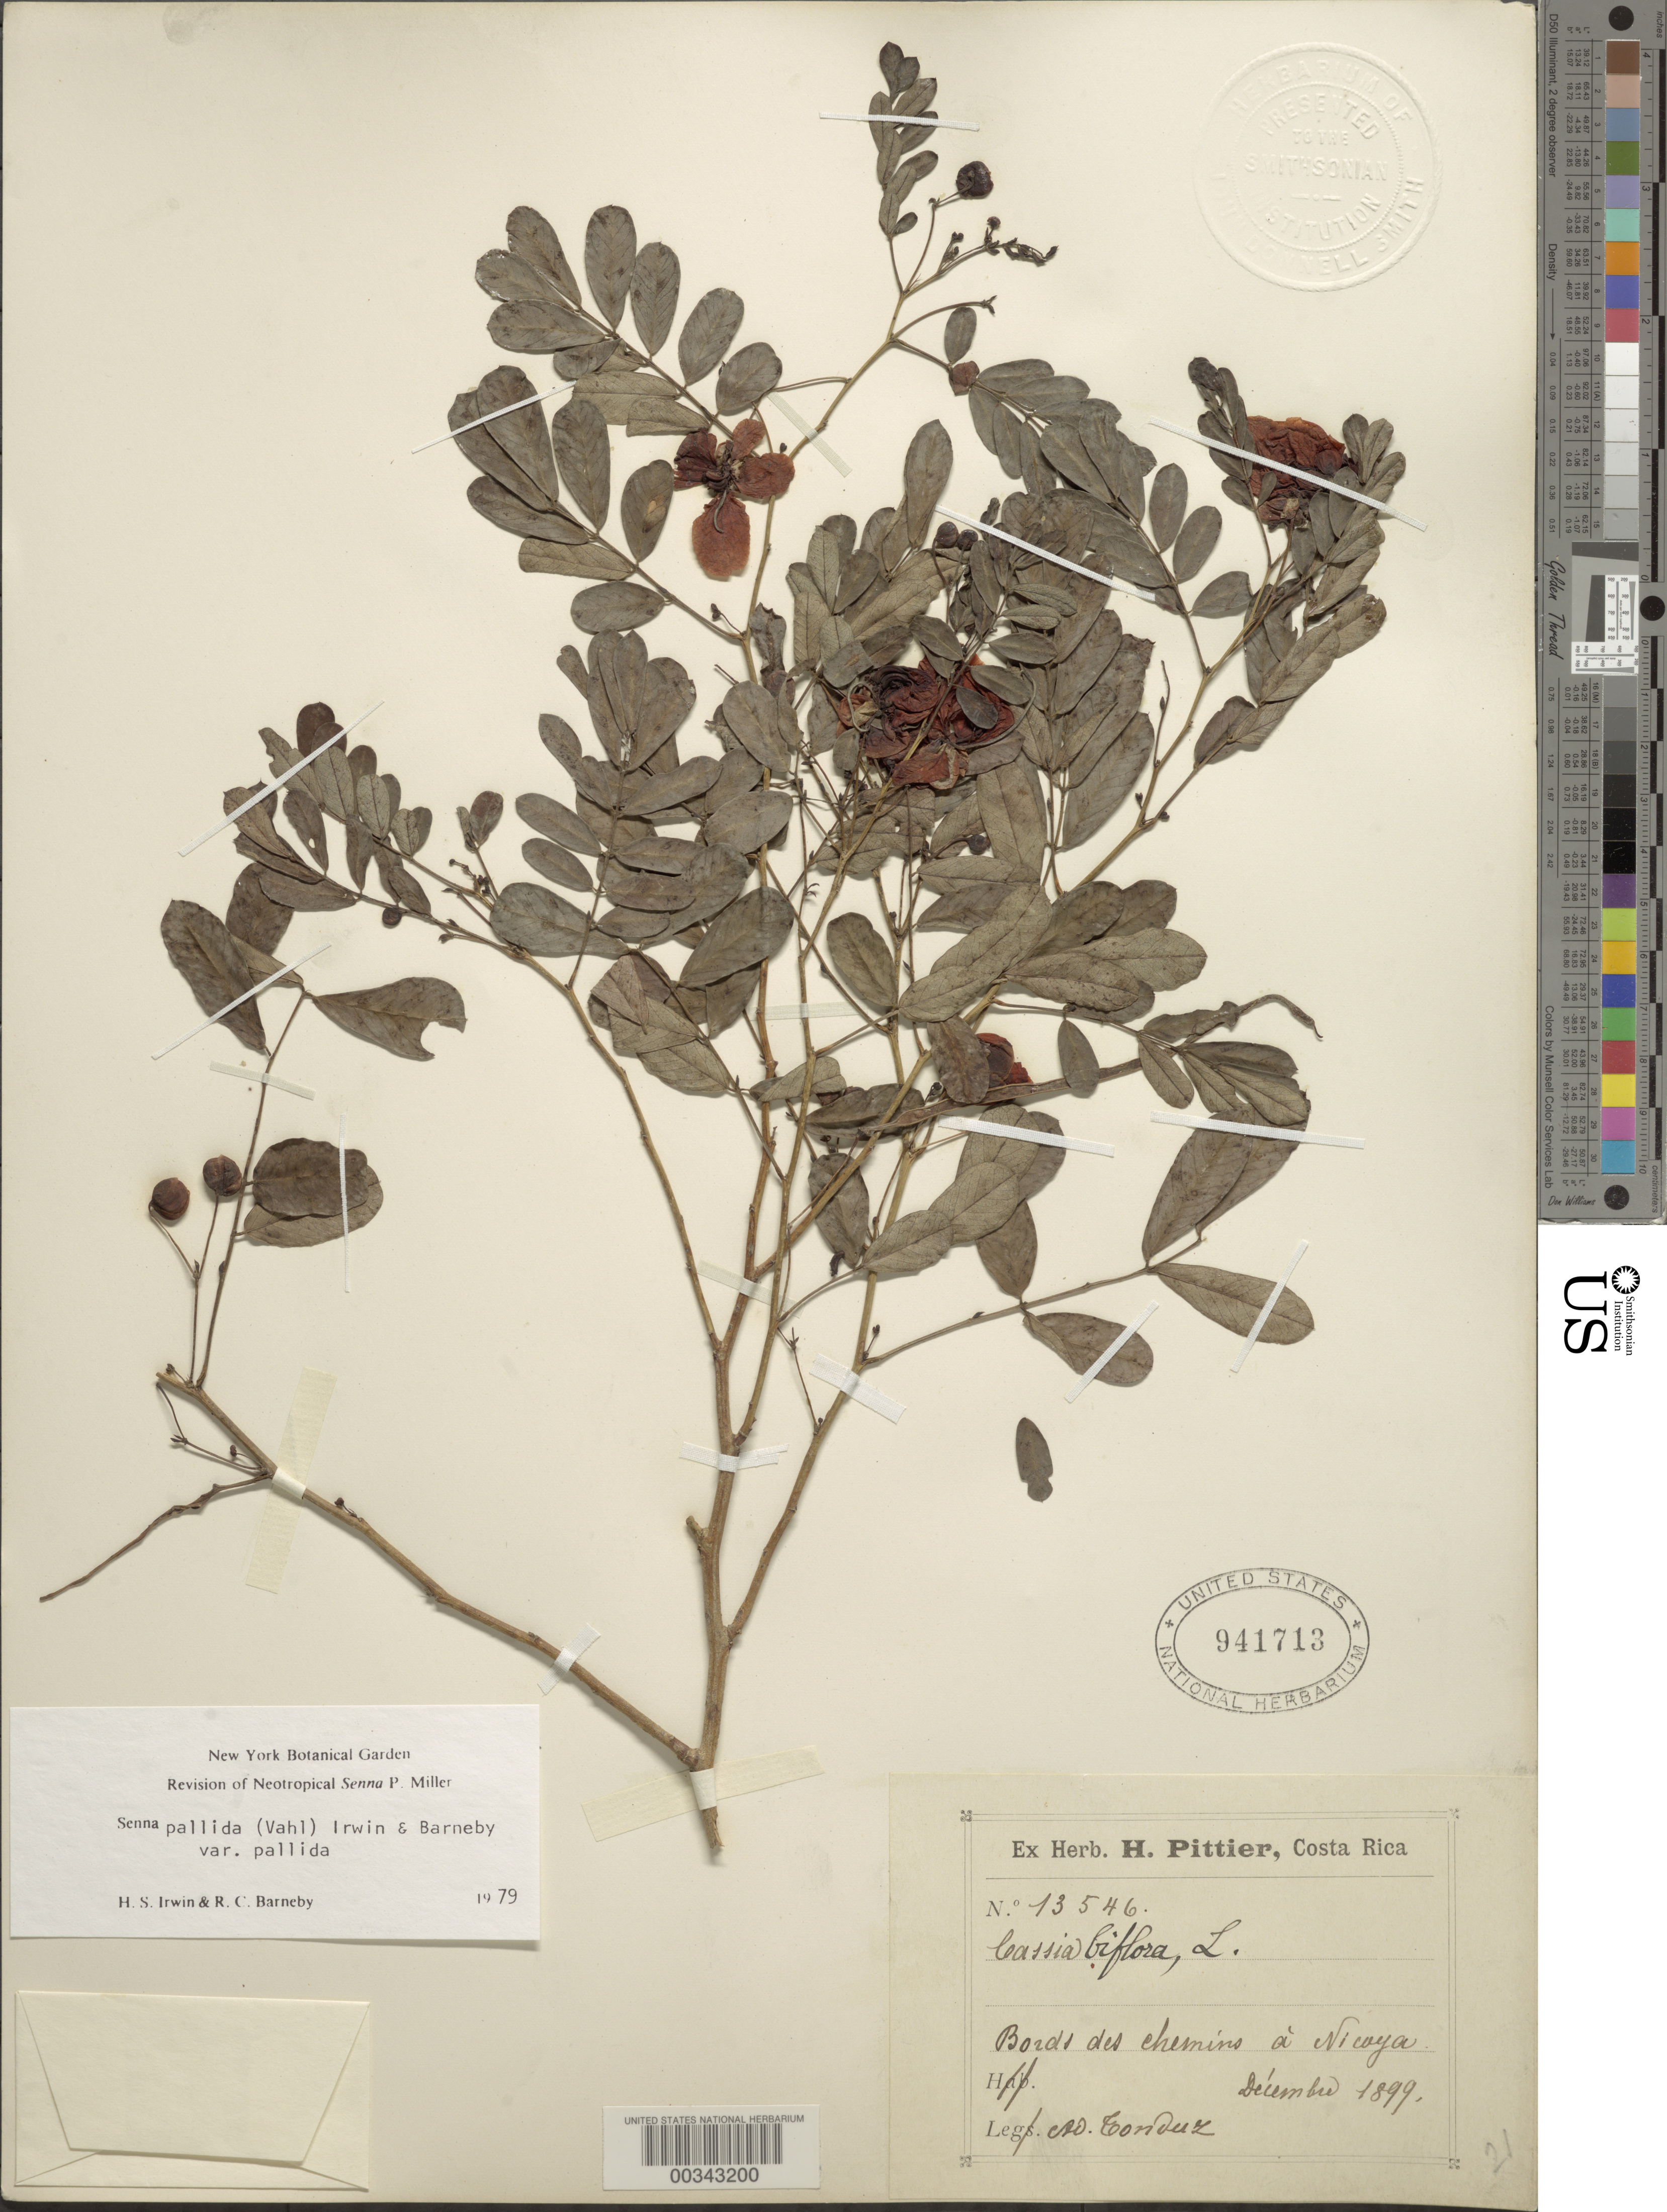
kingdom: Plantae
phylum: Tracheophyta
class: Magnoliopsida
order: Fabales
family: Fabaceae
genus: Senna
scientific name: Senna pallida var. pallida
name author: (Vahl) H.S. Irwin & Barneby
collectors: A. Tonduz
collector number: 13546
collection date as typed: Dec 1899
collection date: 1899-12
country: Costa Rica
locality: Road to Nicoya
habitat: Roadside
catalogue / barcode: US 941713